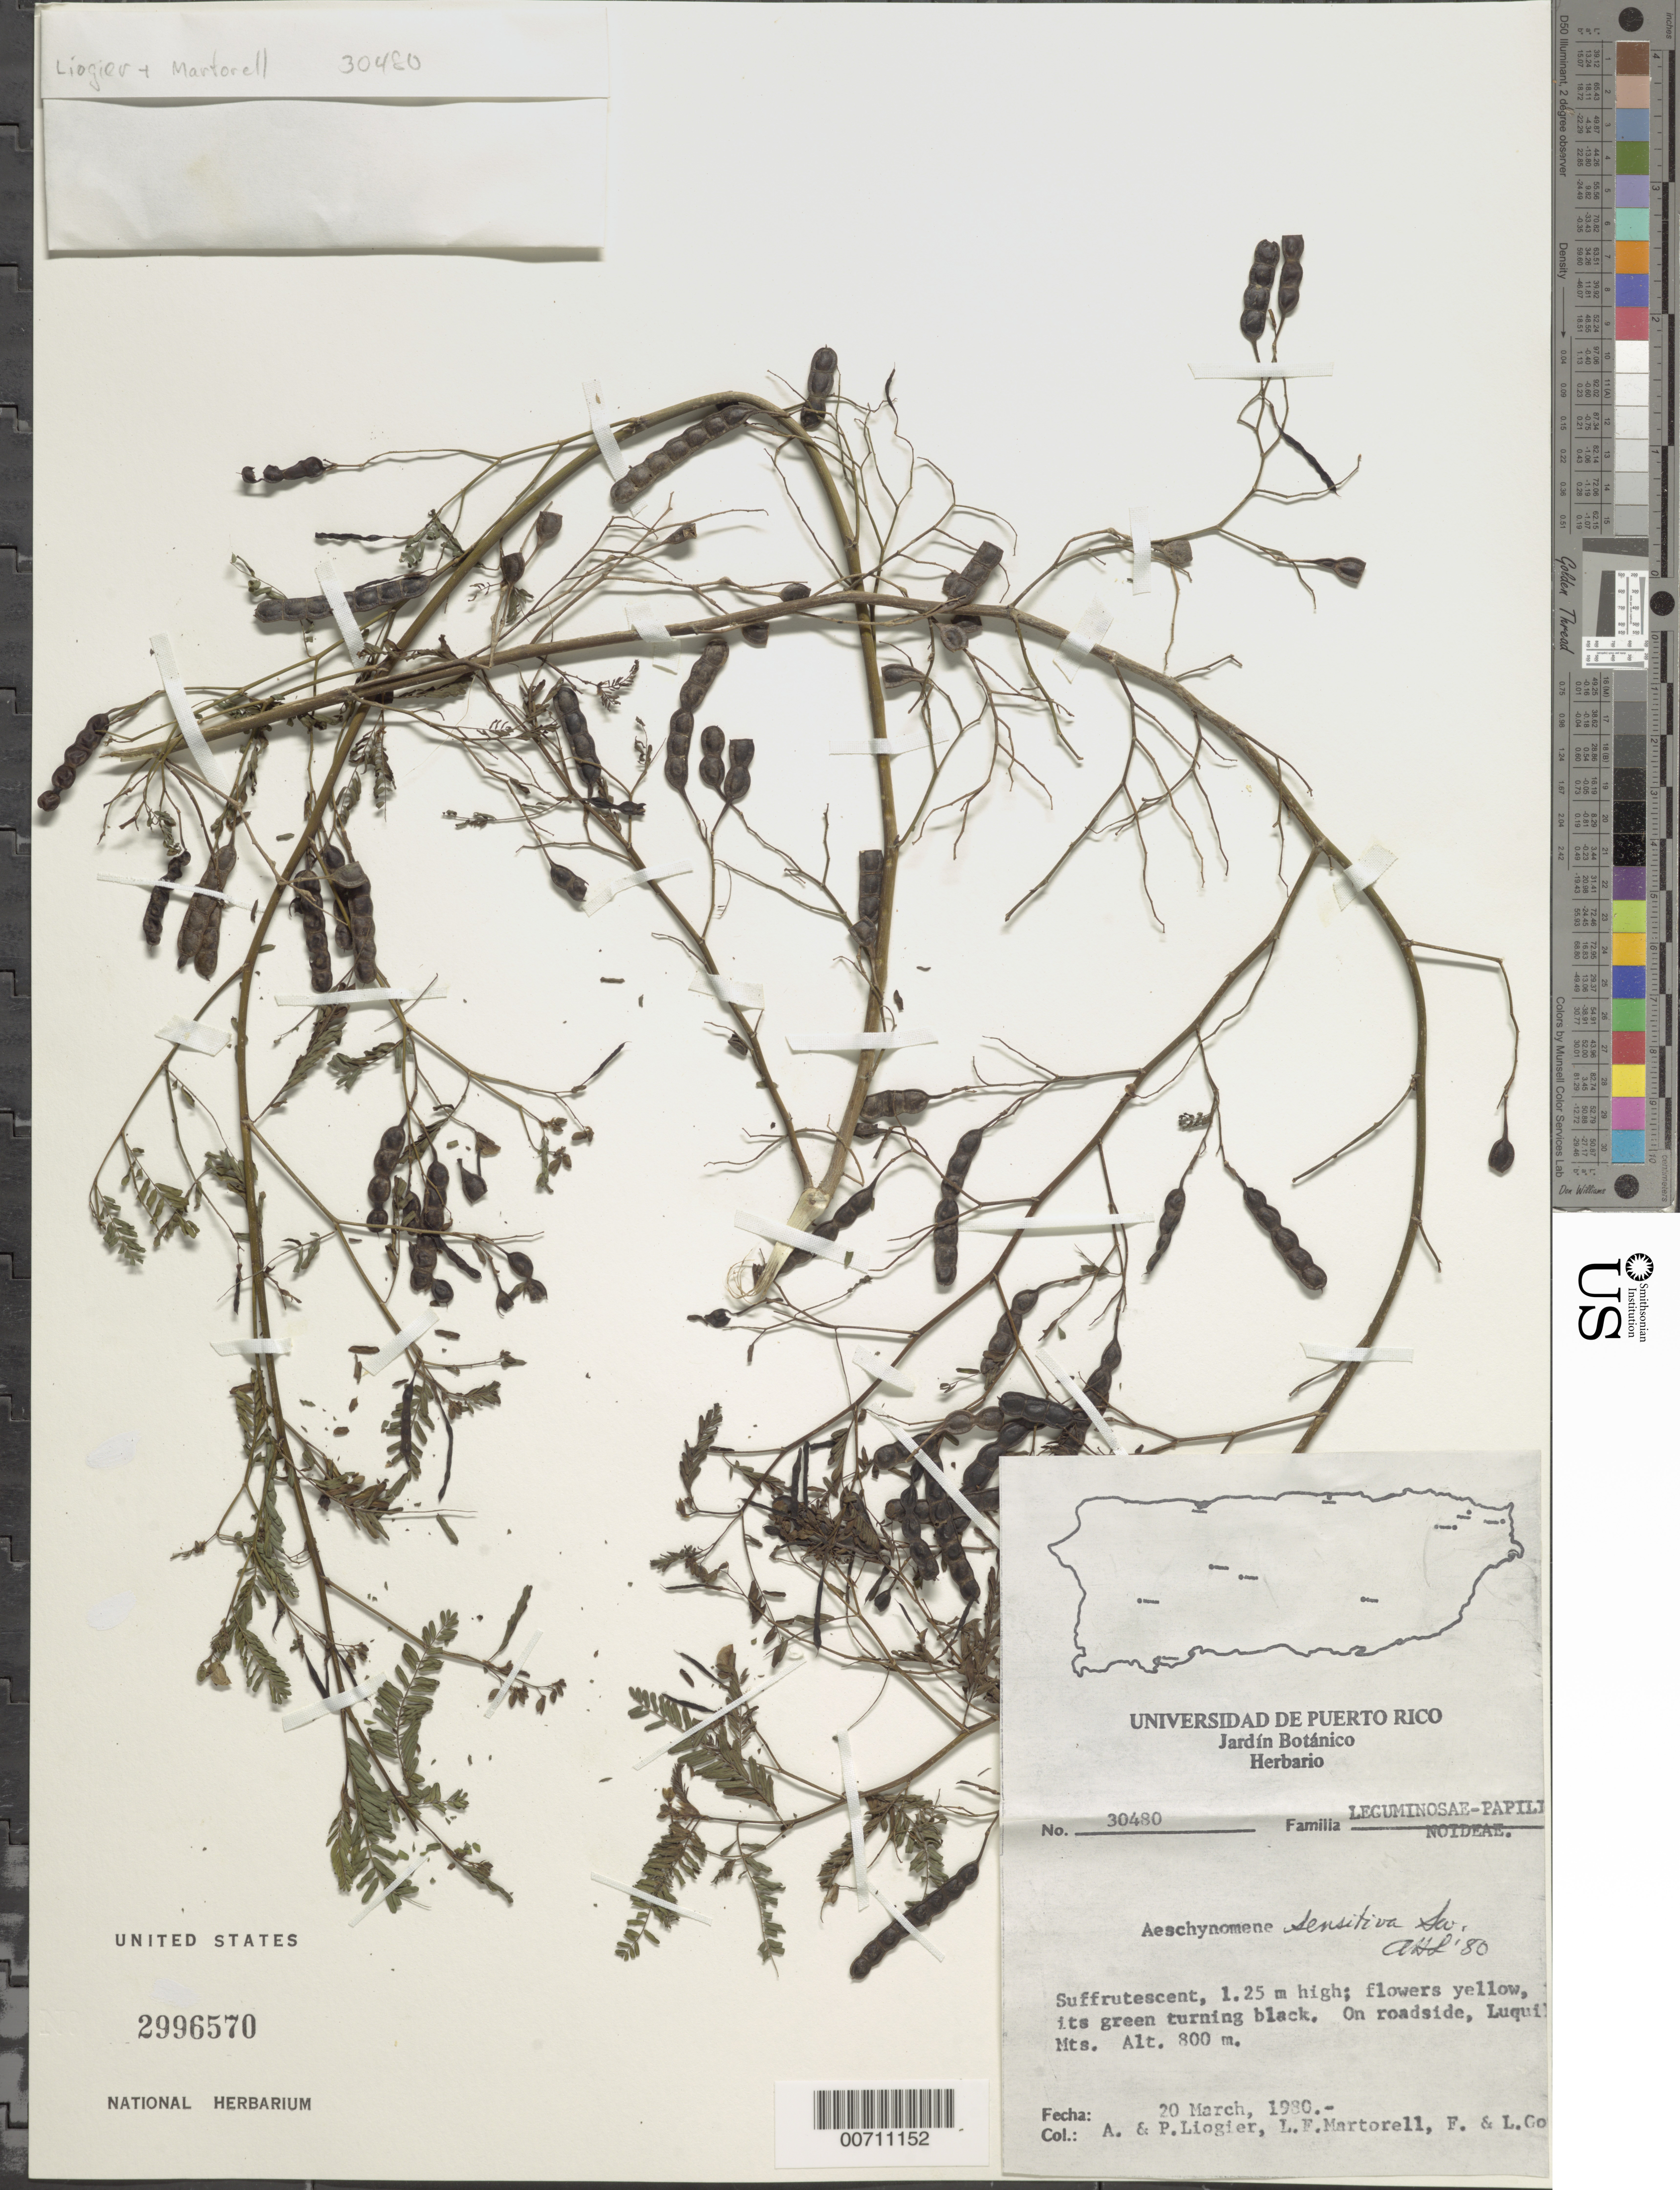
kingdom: Plantae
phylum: Tracheophyta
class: Magnoliopsida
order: Fabales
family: Fabaceae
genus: Aeschynomene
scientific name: Aeschynomene sensitiva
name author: Sw.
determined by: Liogier, Alain H.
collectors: A. H. Liogier, M. P. Liogier, L. Martorell, F. Gould & L. Gould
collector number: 30480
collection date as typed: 20 Mar 1980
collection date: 1980-03-20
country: Puerto Rico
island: Greater Antilles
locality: Luquillo Mts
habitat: Roadside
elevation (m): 800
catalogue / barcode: US 2996570